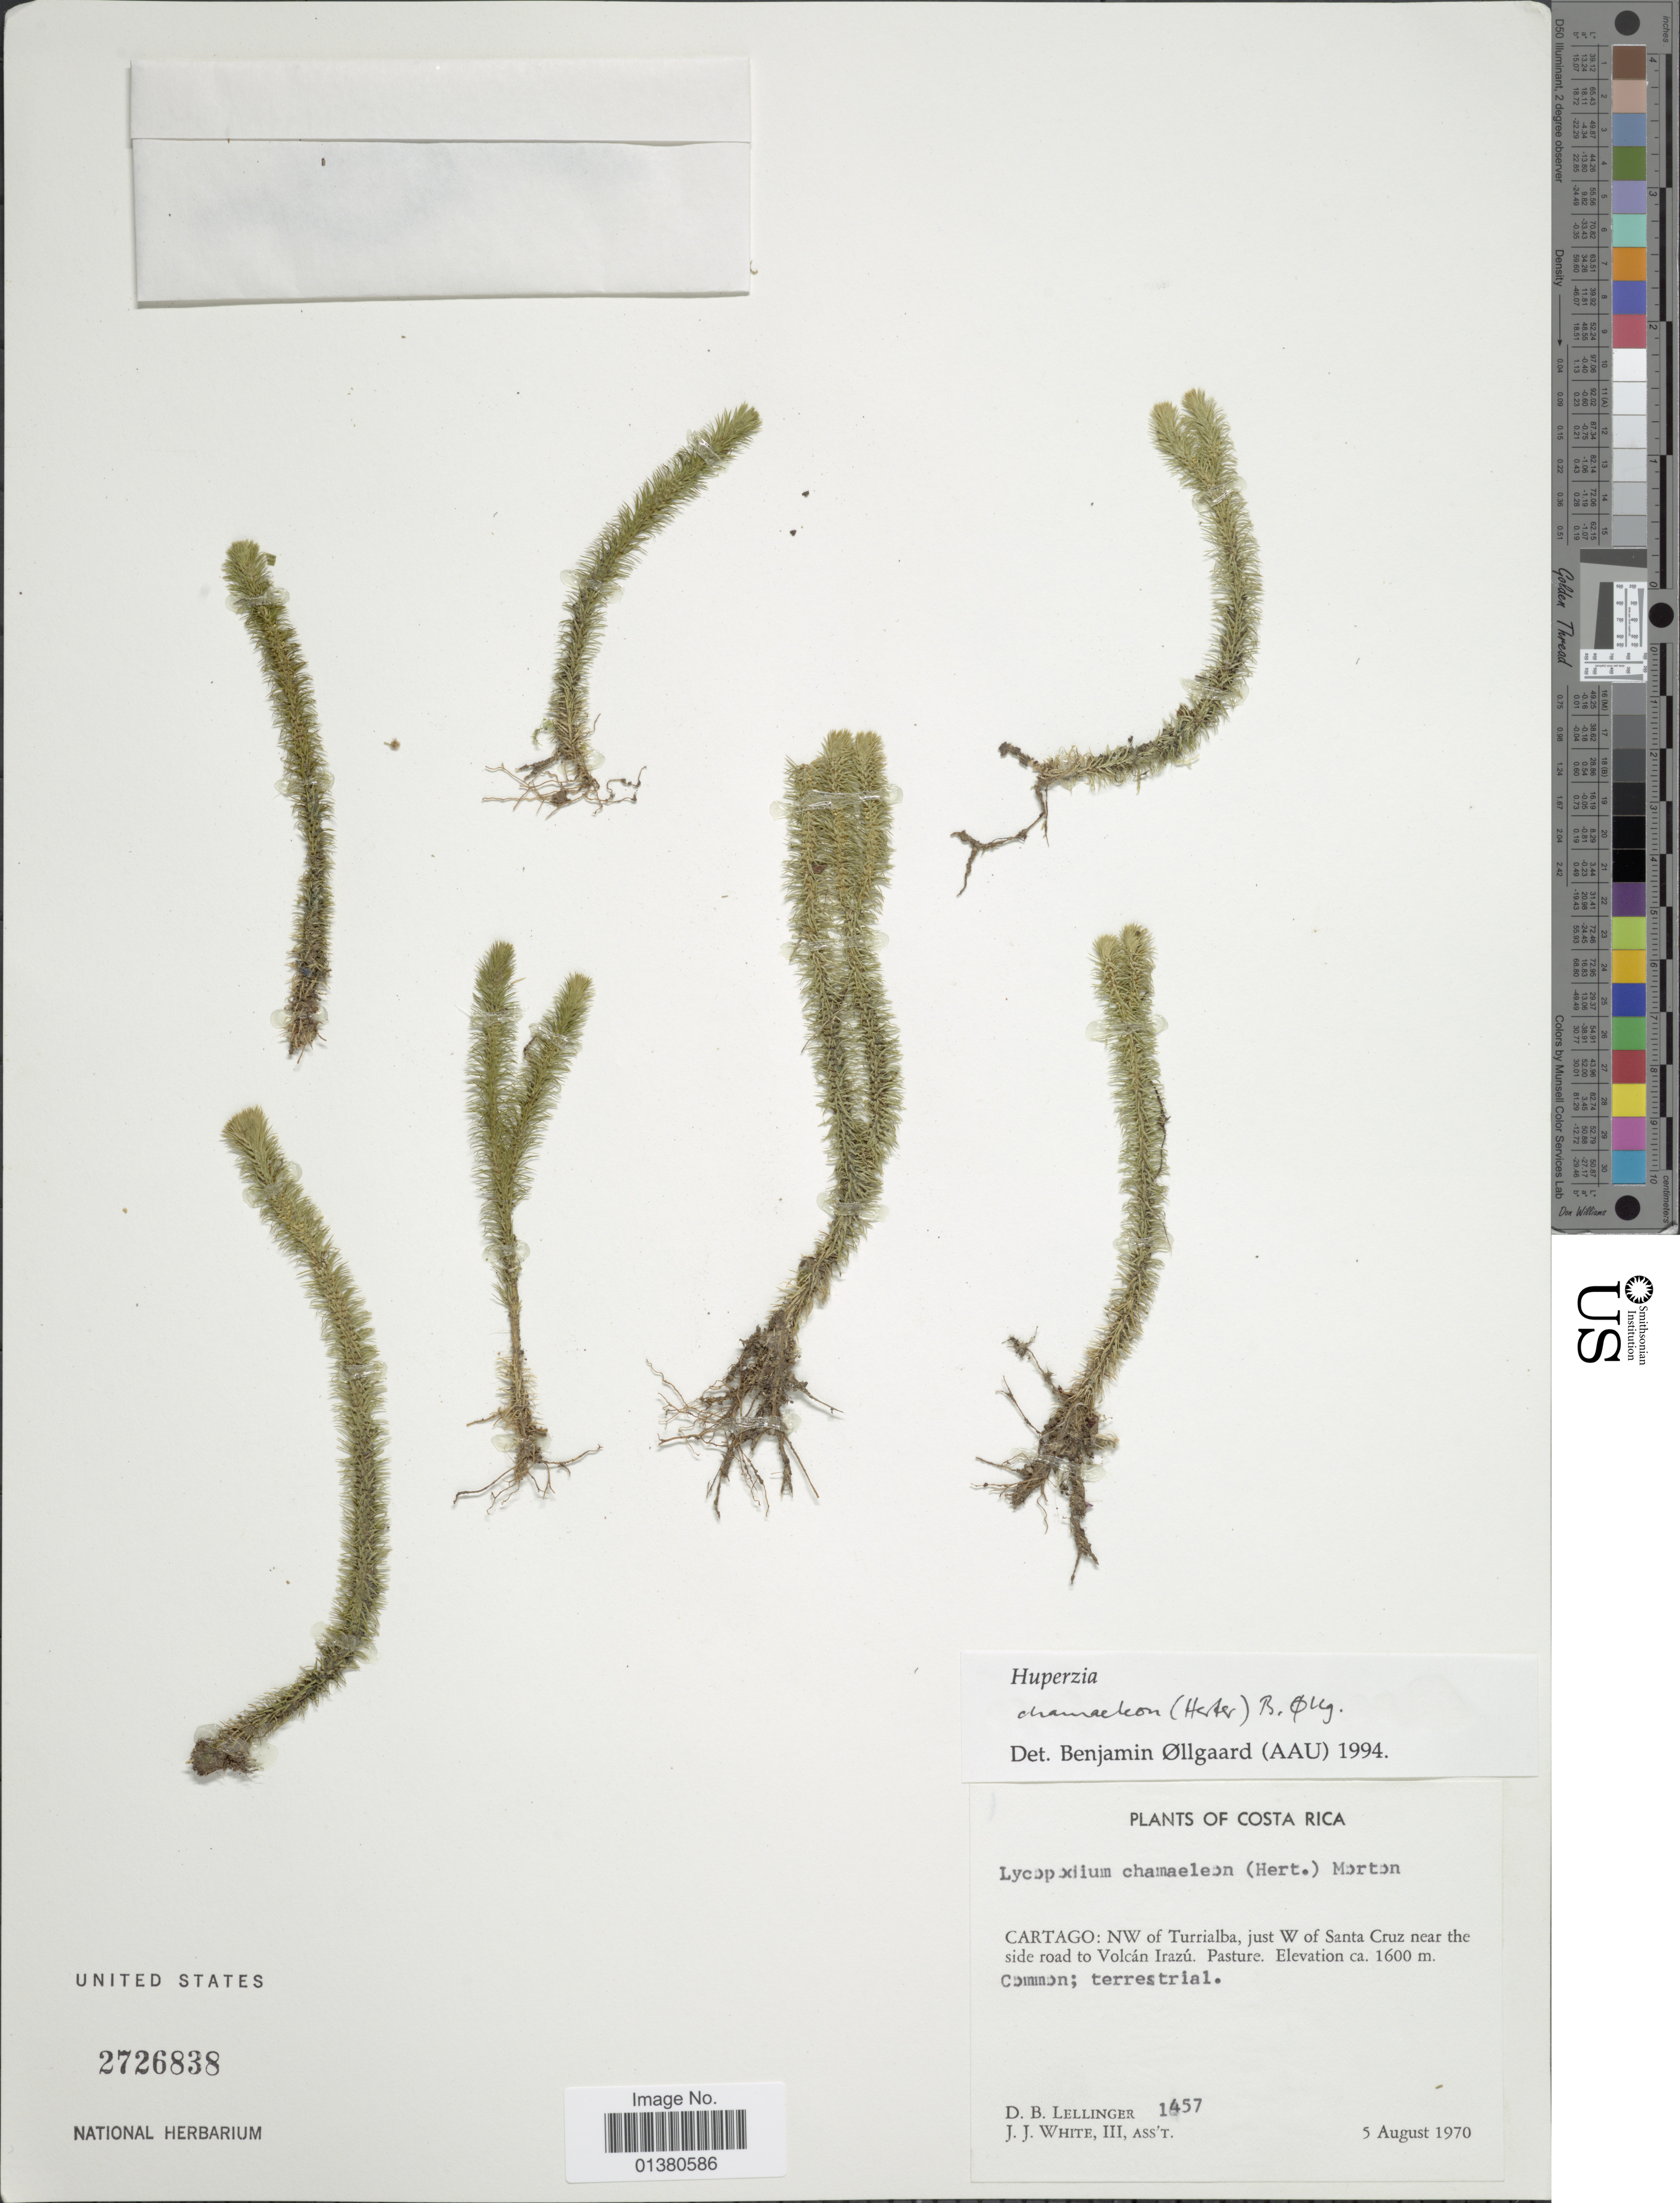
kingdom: Plantae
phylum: Tracheophyta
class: Lycopodiopsida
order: Lycopodiales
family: Lycopodiaceae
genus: Phlegmariurus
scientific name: Phlegmariurus chamaeleon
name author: (Herter) B. Øllg.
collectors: D. B. Lellinger & J. T. White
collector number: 1457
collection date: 1970-08-05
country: Costa Rica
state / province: Cartago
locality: Cartago: NW of Turrialba, just W of Santa Cruz near the side road to Volcán Irazú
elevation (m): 1600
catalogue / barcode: US 2726838